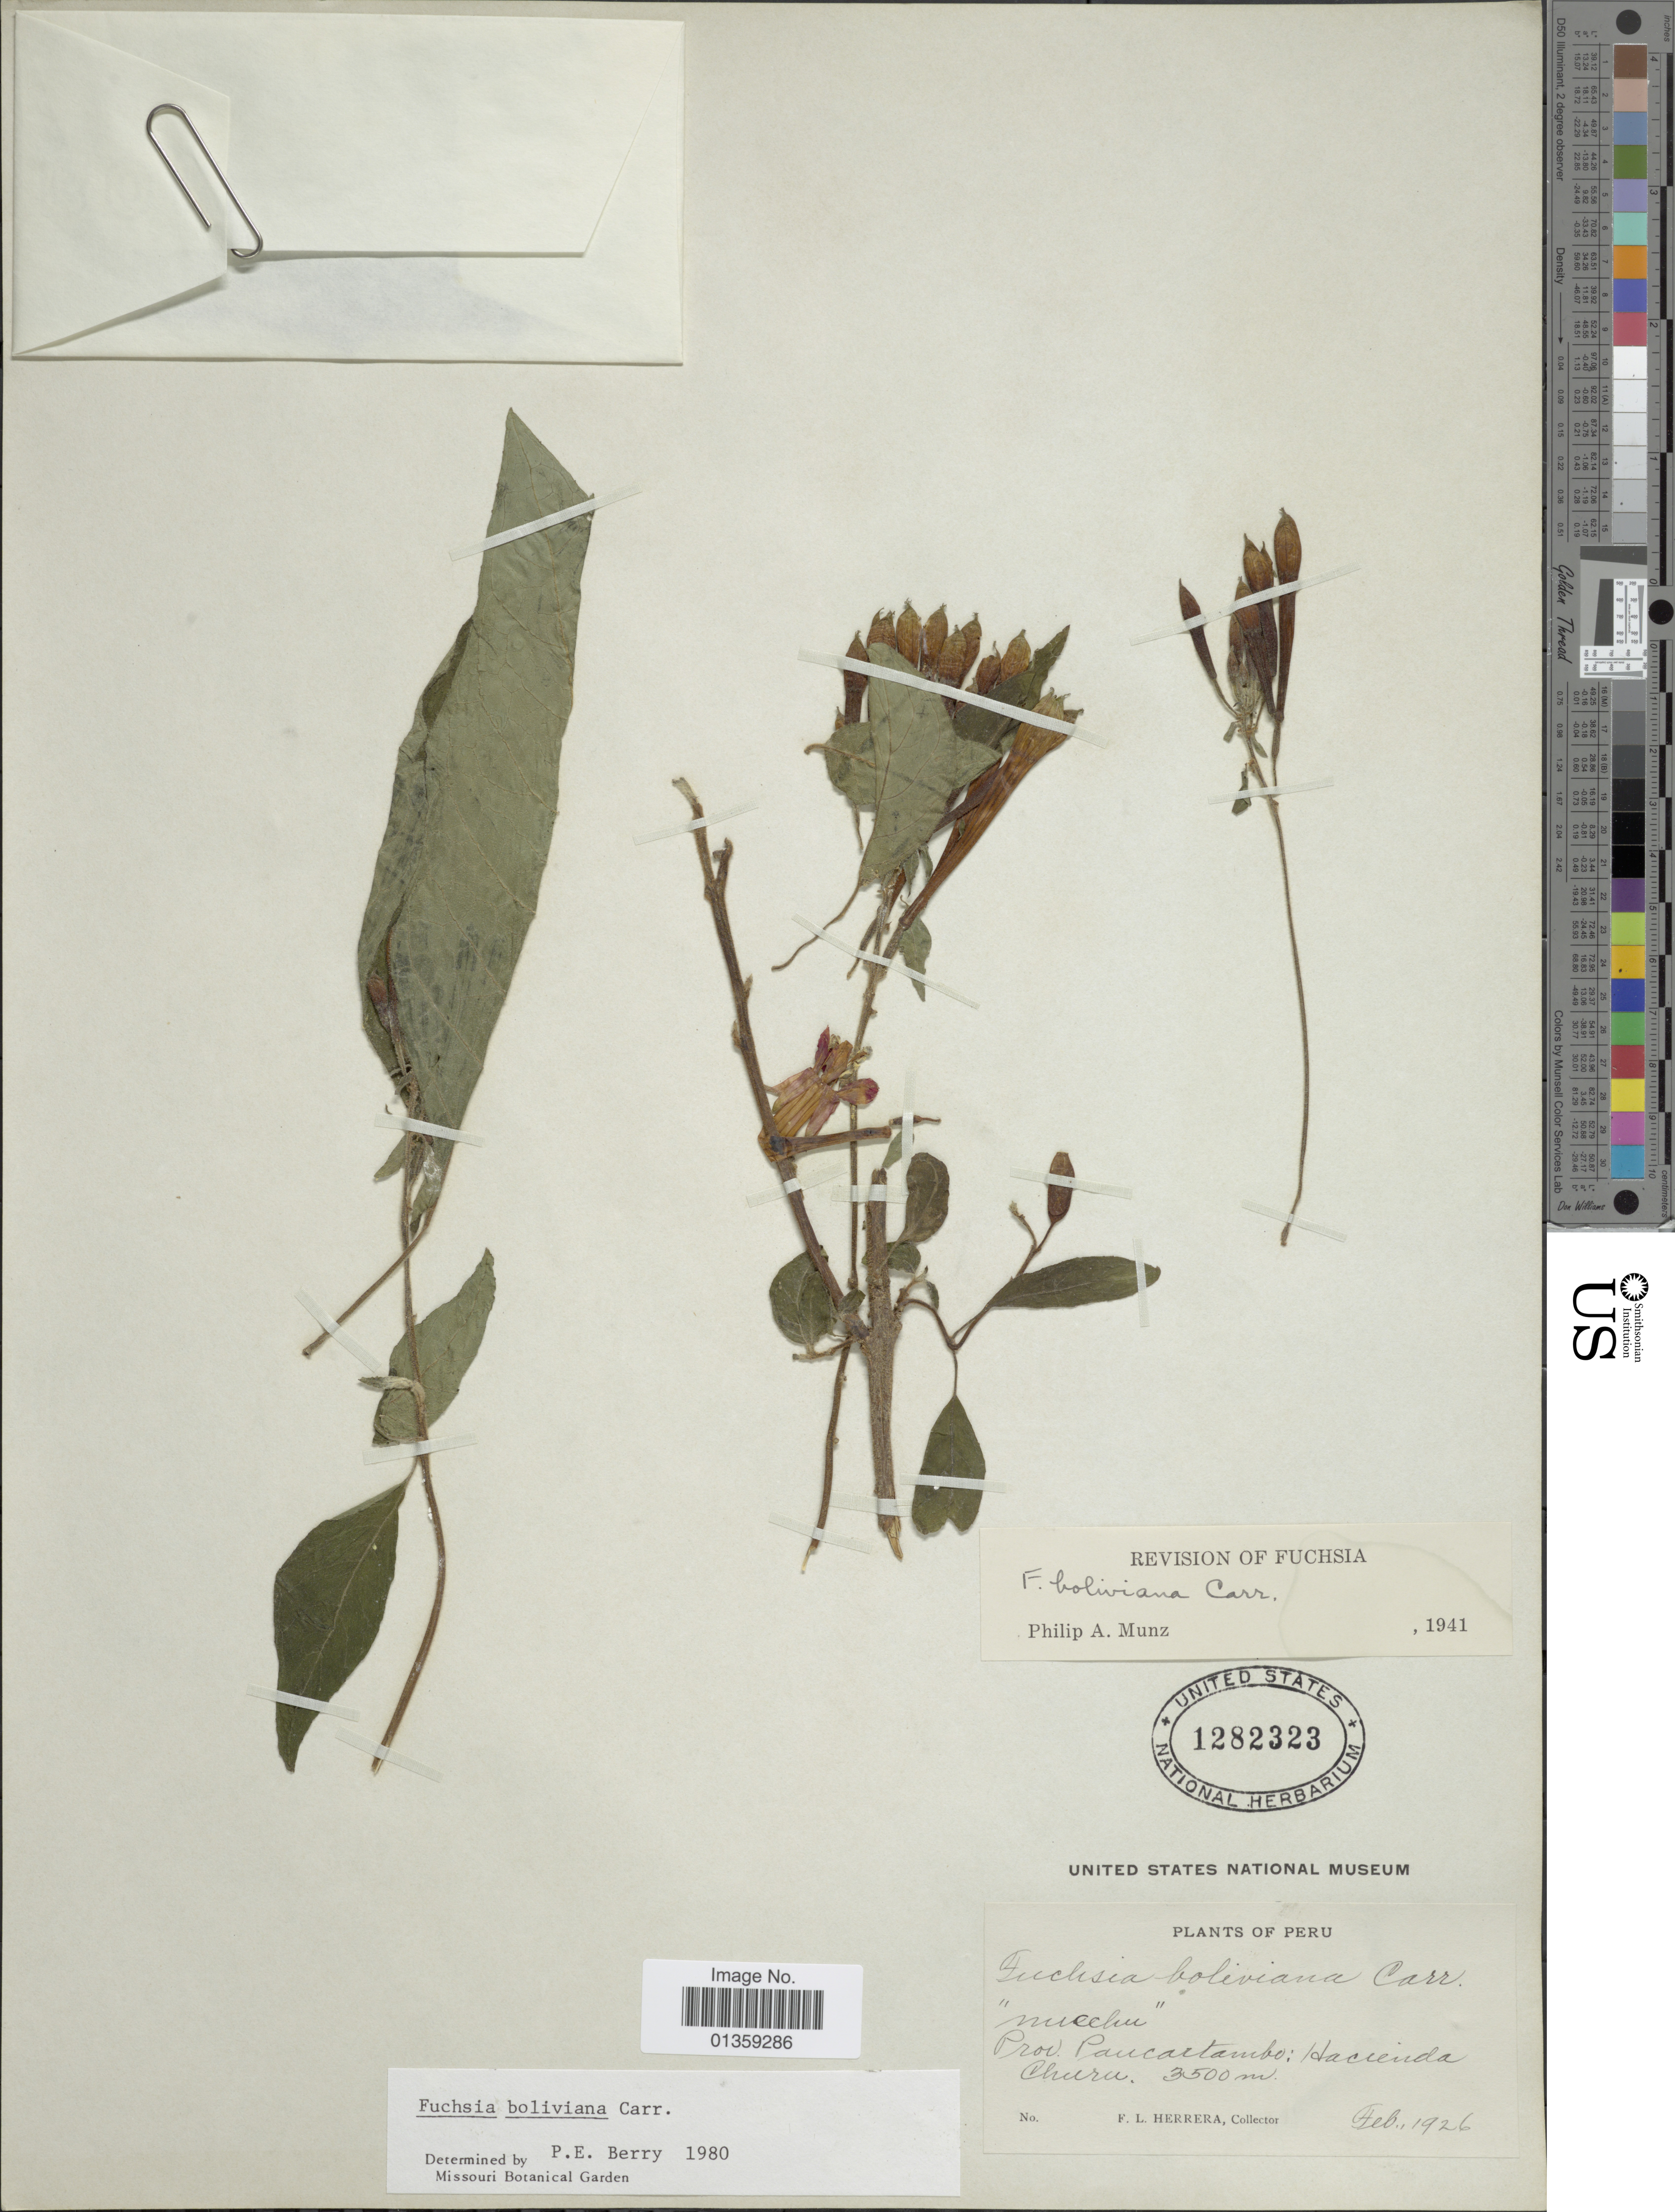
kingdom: Plantae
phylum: Tracheophyta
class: Magnoliopsida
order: Myrtales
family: Onagraceae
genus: Fuchsia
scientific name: Fuchsia boliviana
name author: Carrière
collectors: F. L. Herrera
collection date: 1926-02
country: Peru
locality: Prov. Paucartambo: Hacienda Churu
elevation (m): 3500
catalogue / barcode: US 1282323